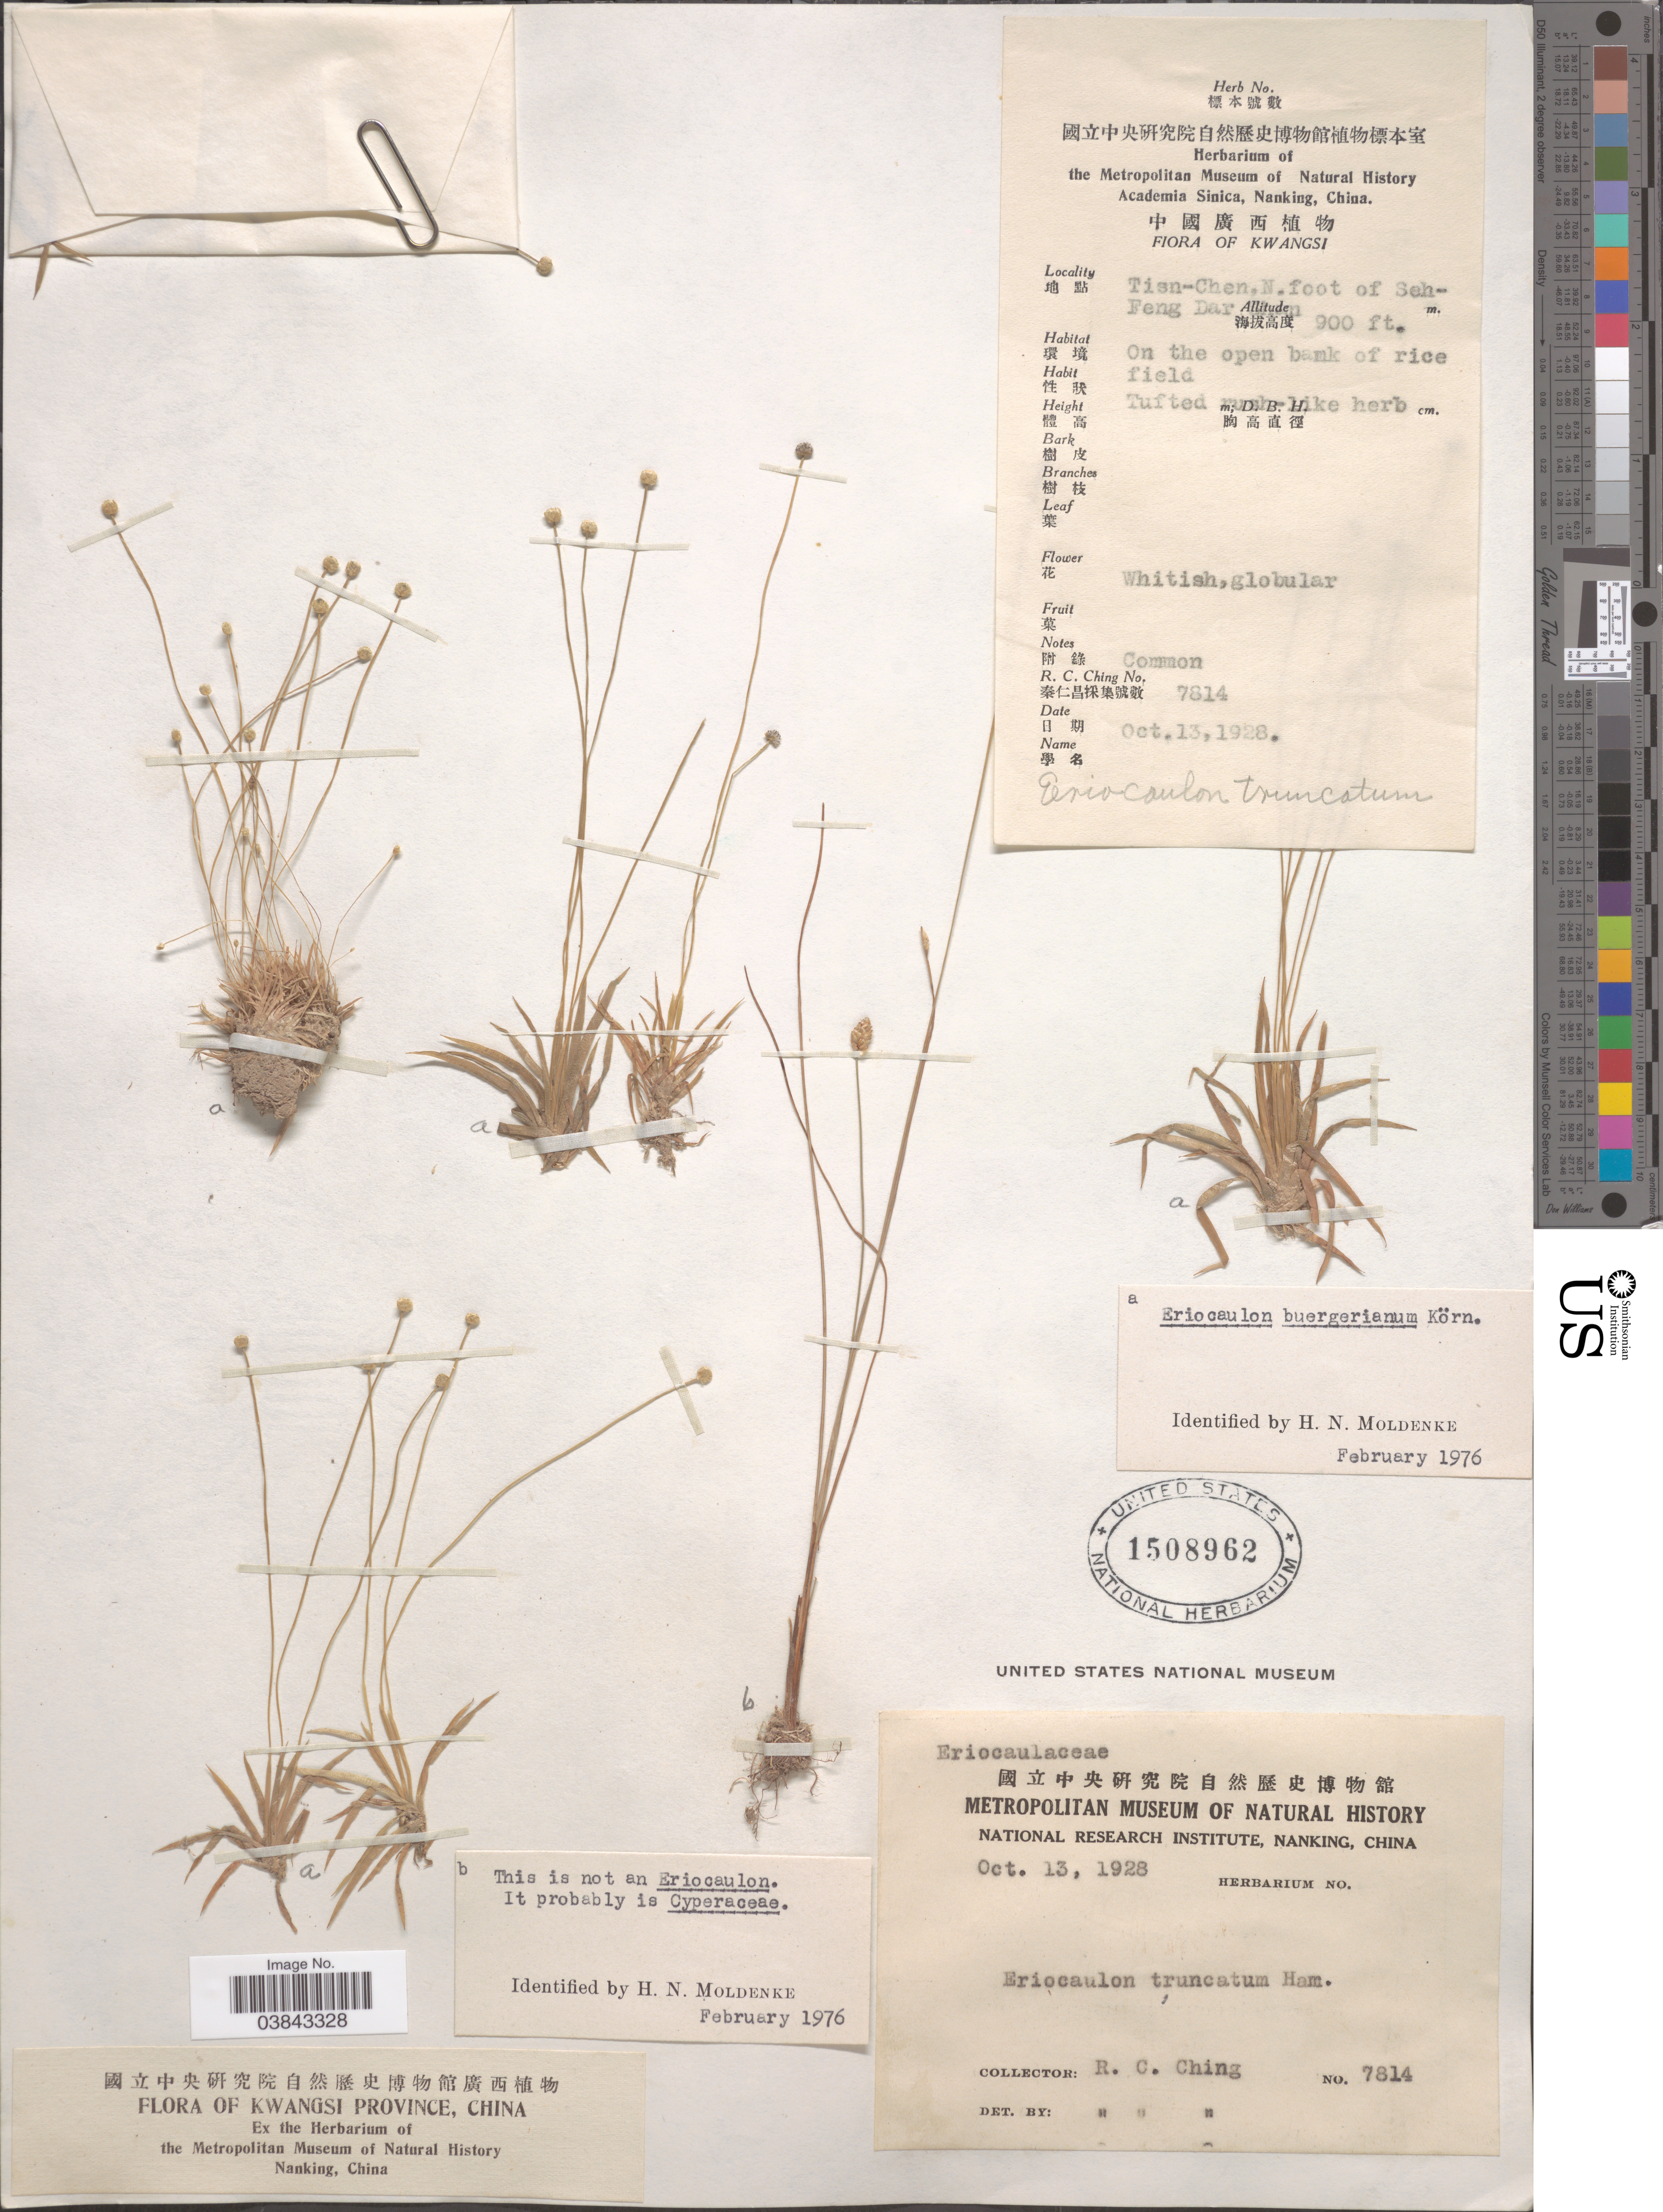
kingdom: Plantae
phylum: Tracheophyta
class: Liliopsida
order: Poales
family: Eriocaulaceae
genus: Eriocaulon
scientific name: Eriocaulon buergerianum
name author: Körn.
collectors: R. C. Ching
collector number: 7814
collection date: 1928-10-13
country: China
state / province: Guangxi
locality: Kwangsi Province. Tisn-Chen, N. foot of Seh-Feng Dar [illegible text].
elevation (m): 274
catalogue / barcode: US 1508962